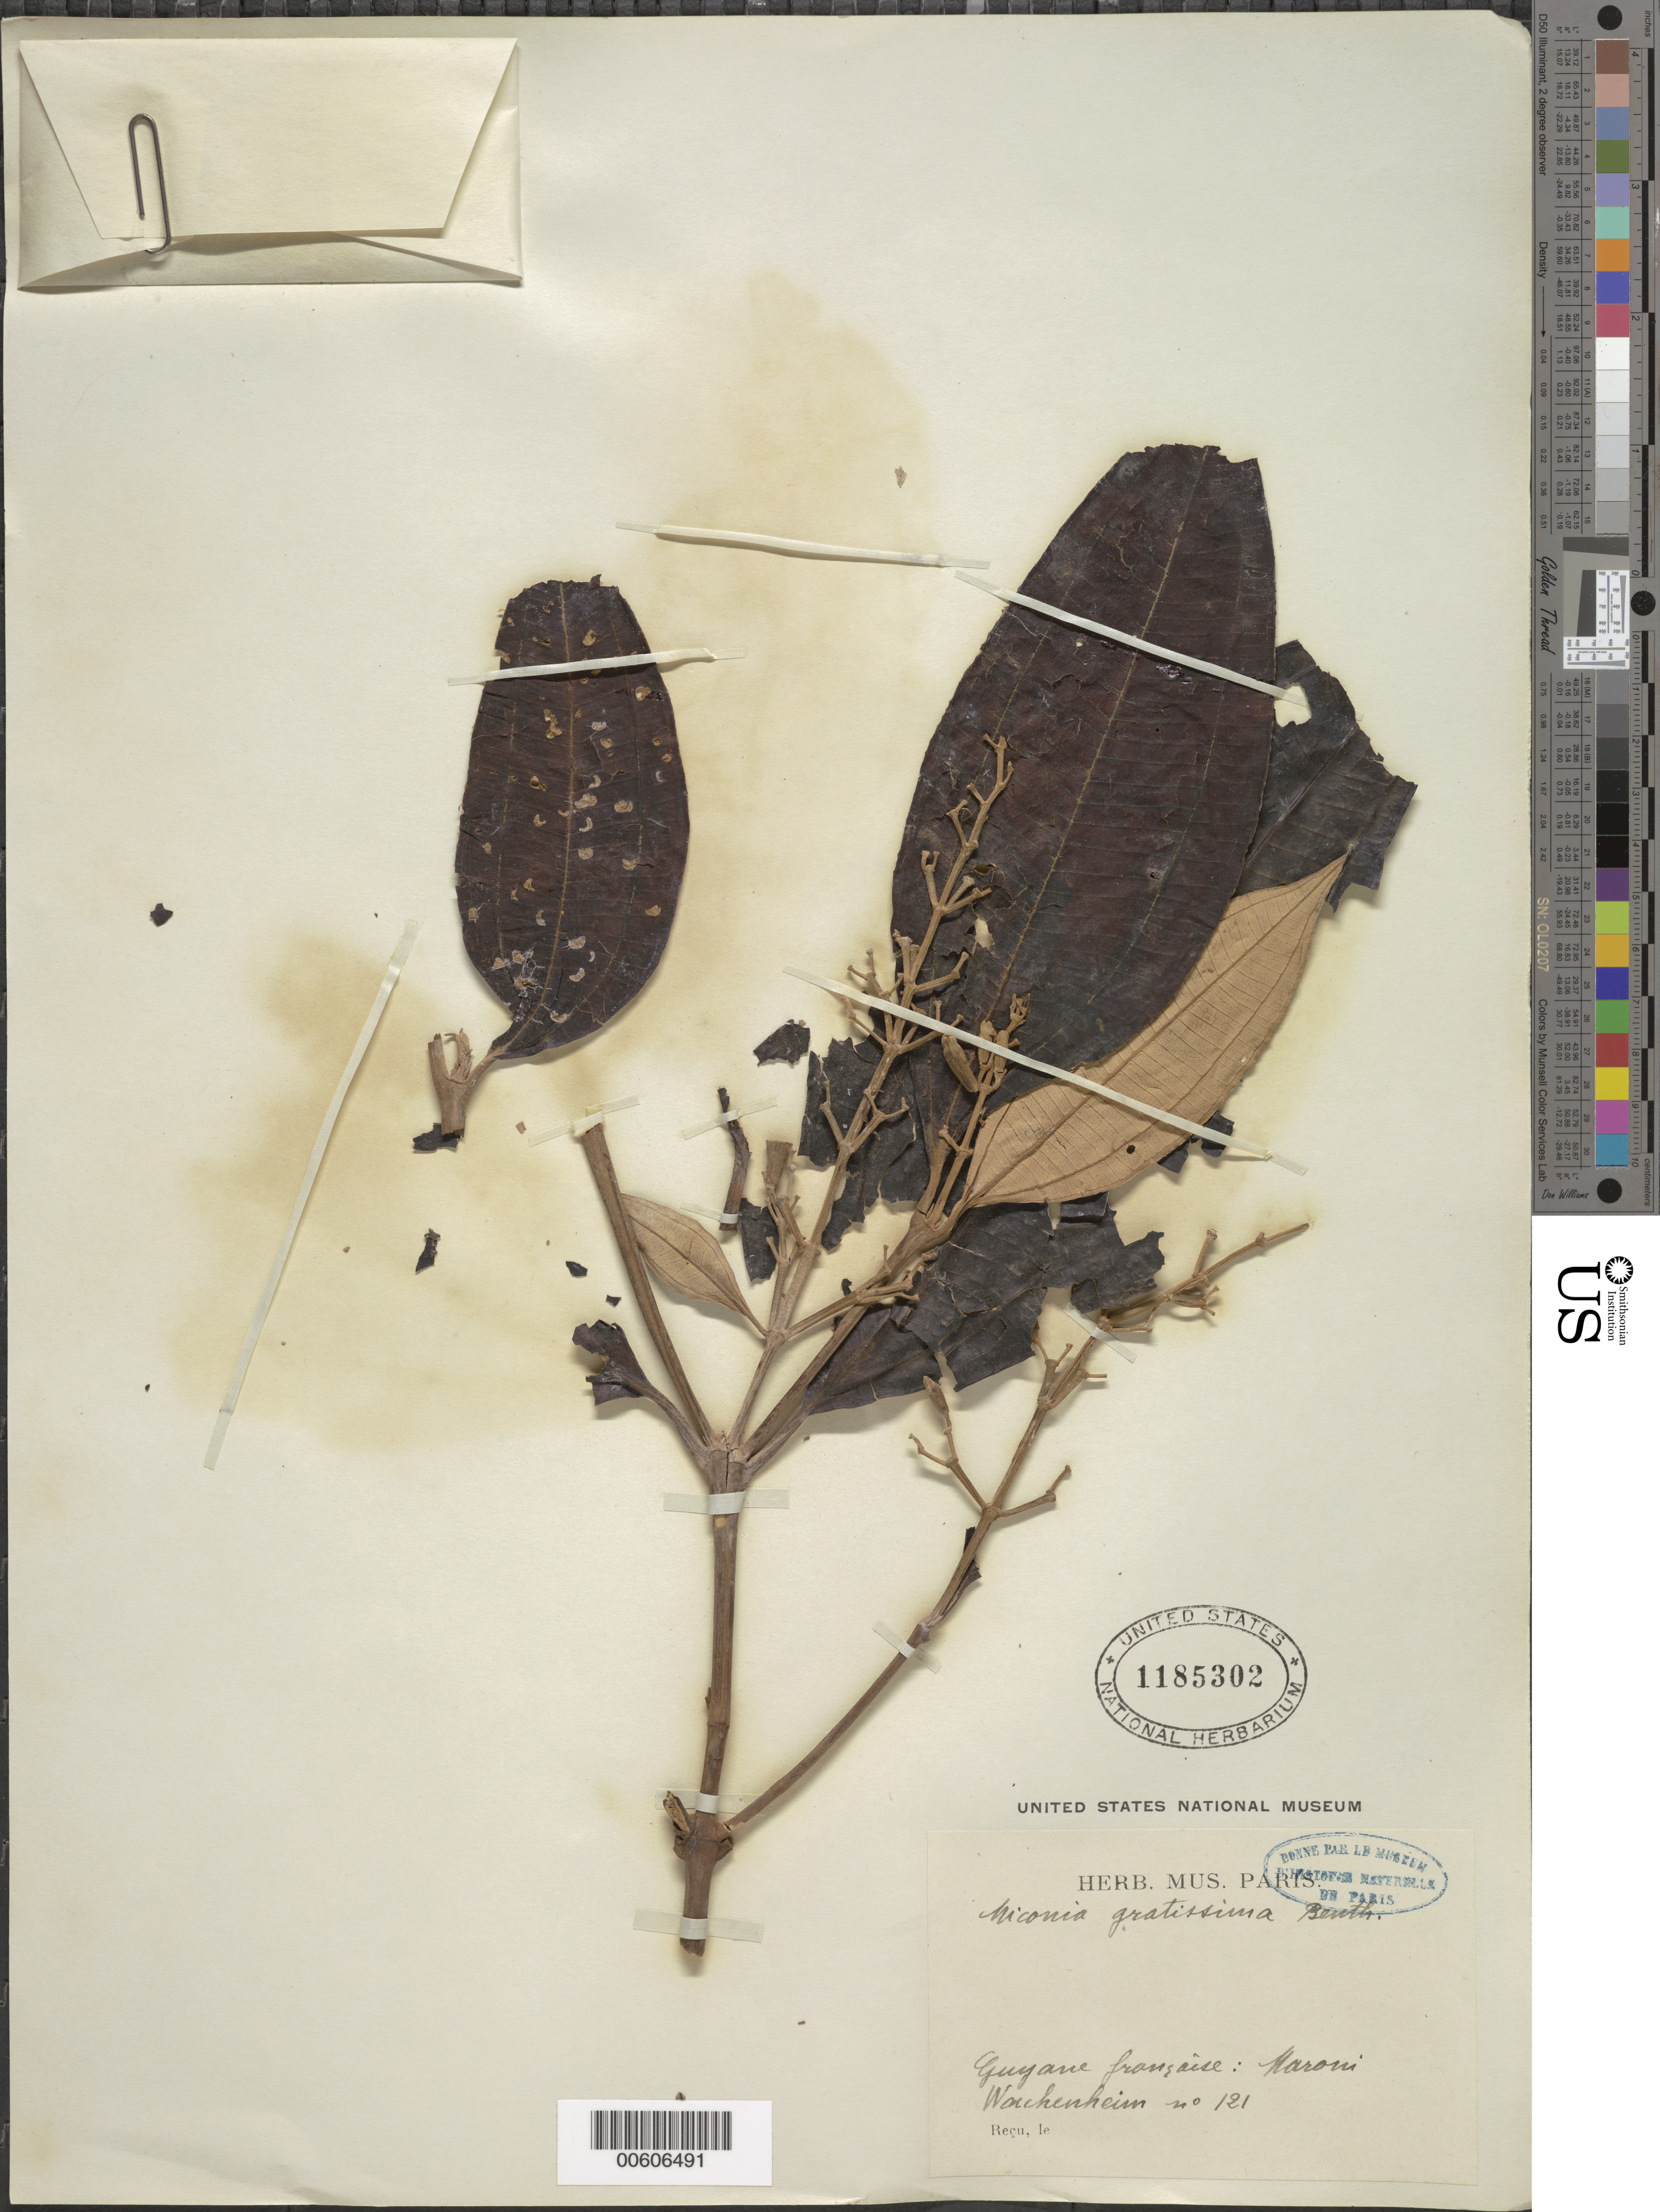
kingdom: Plantae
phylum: Tracheophyta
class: Magnoliopsida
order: Myrtales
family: Melastomataceae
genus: Miconia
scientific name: Miconia gratissima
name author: Benth. ex Triana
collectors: G. Wachenheim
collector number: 121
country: French Guiana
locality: Maroni R.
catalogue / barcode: US 1185302